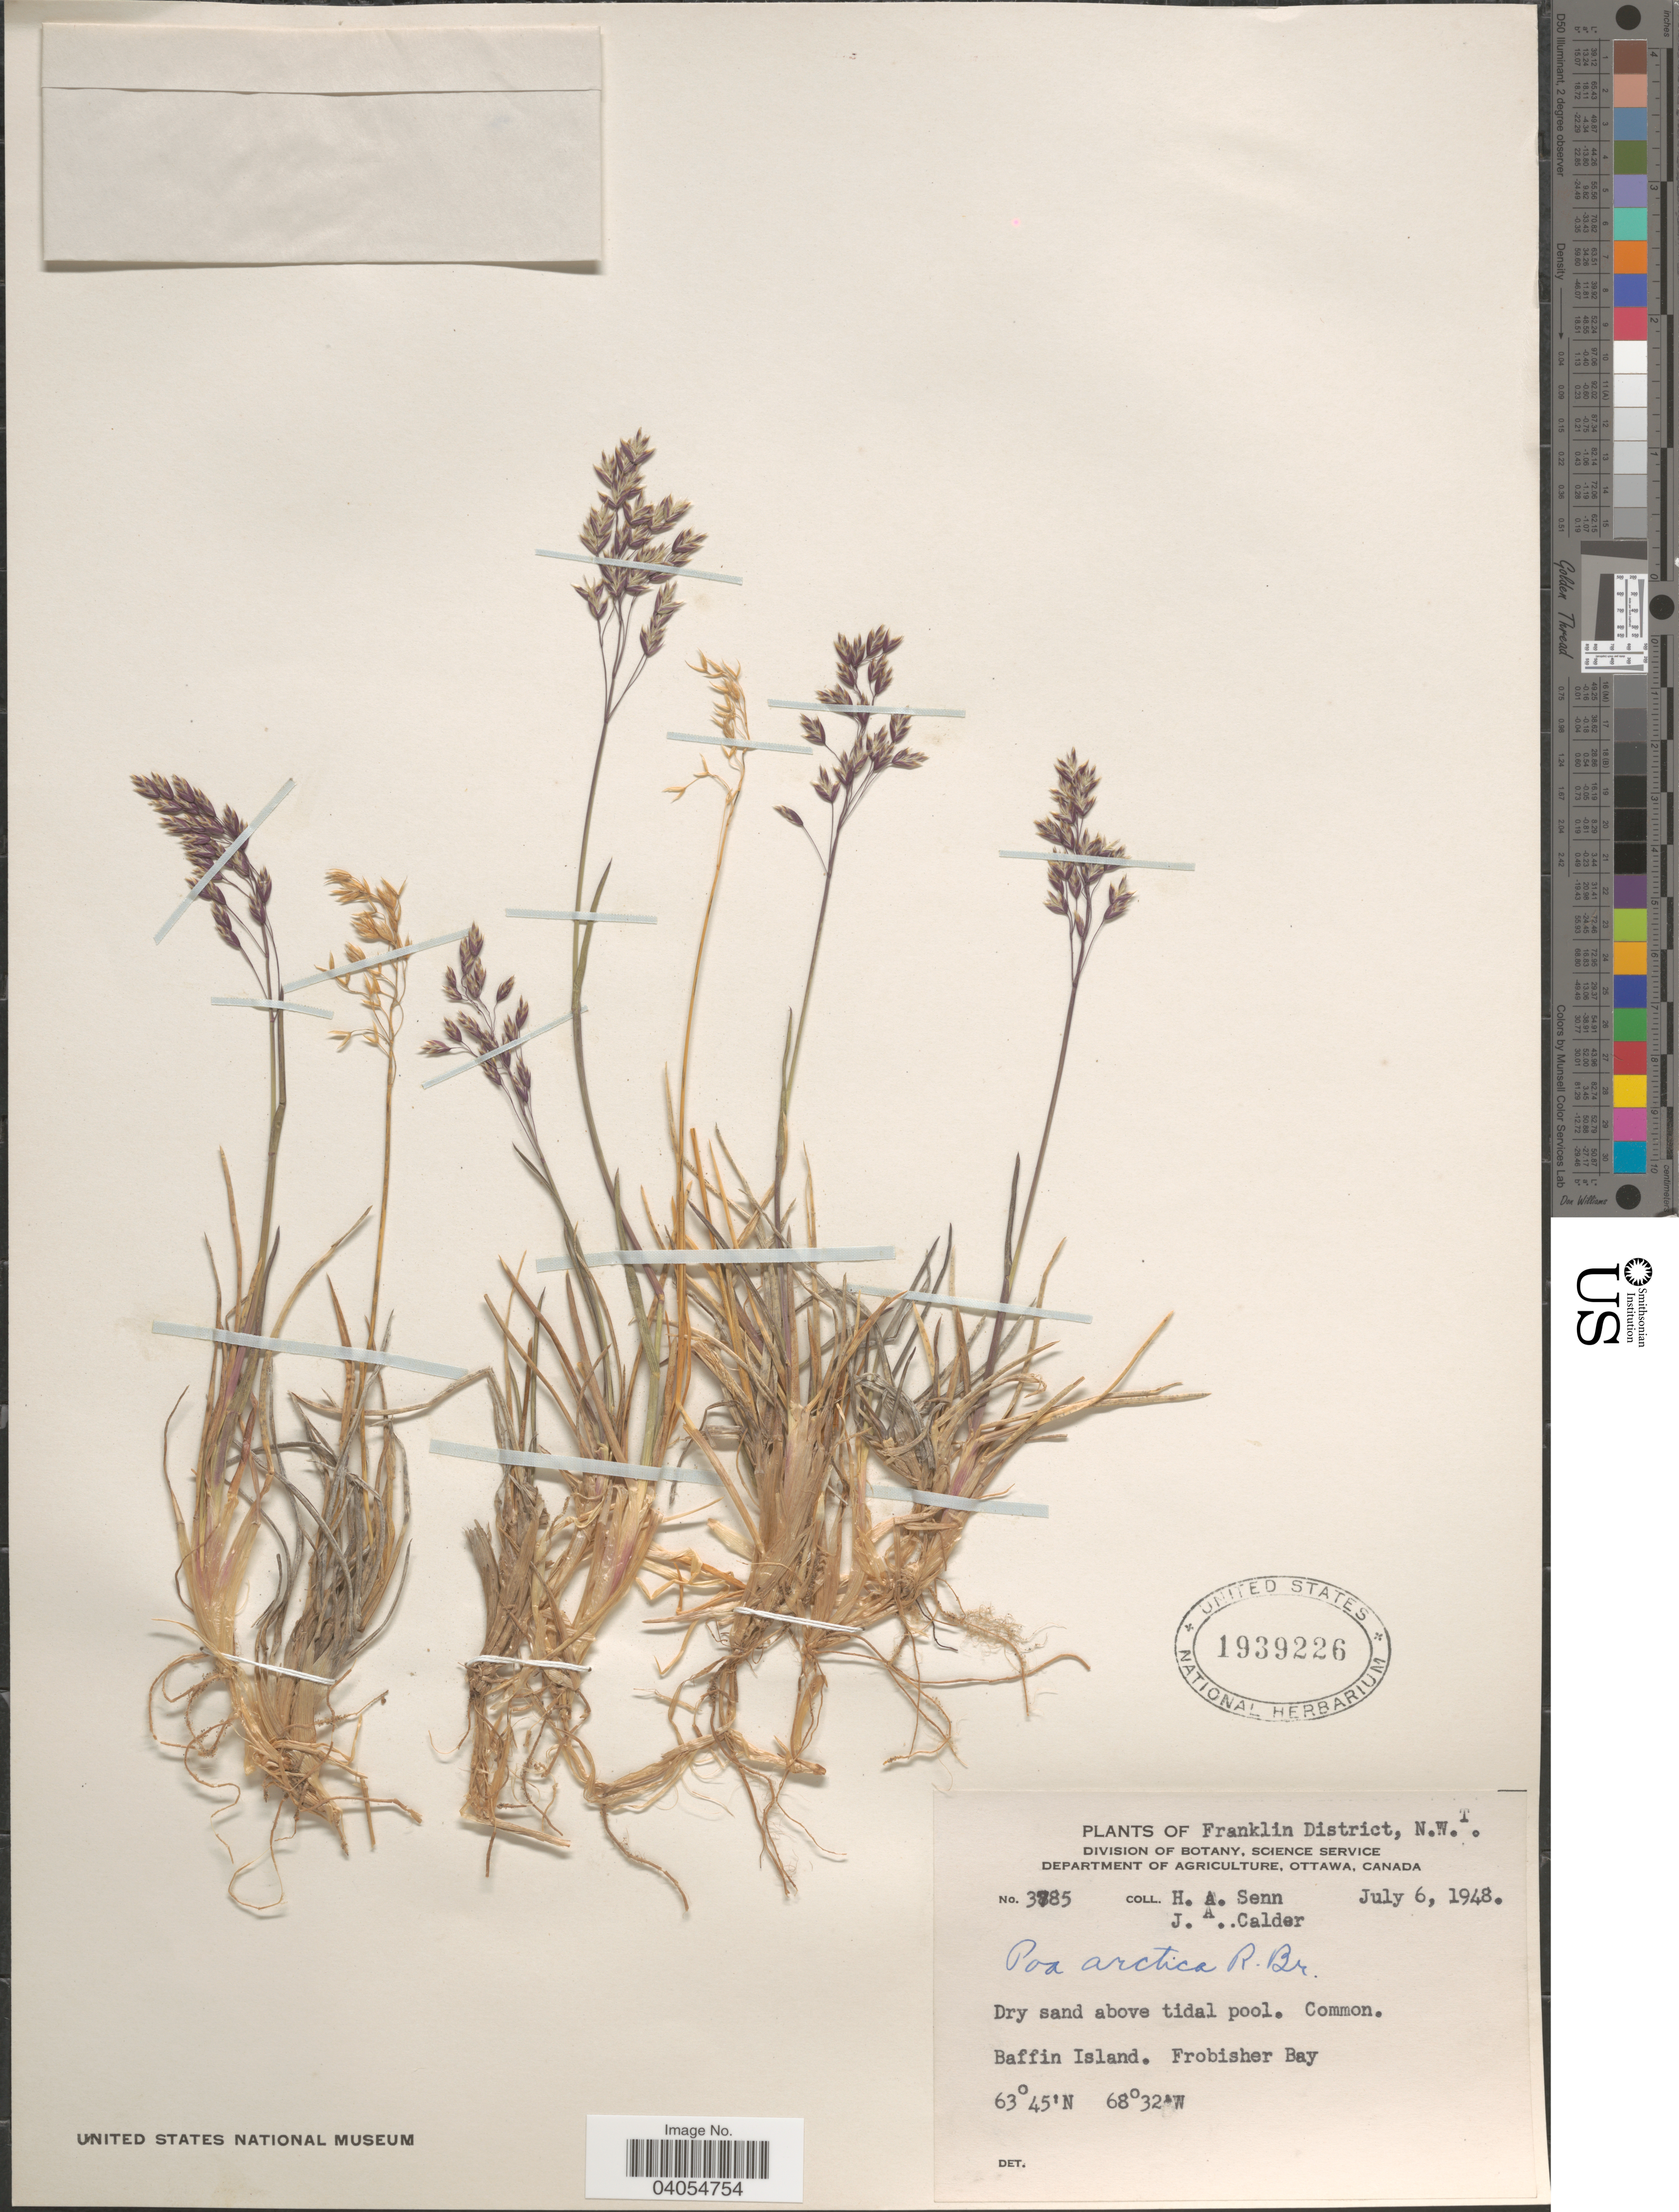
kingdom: Plantae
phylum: Tracheophyta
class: Liliopsida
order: Poales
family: Poaceae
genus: Poa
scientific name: Poa arctica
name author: R. Br.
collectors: H. Senn & J. A. Calder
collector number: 3785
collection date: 1948-07-06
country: Canada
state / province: Northwest Territories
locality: Franklin District. Dry sand above tidal pool. Baffin Island, Frobisher Bay.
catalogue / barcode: US 1939226